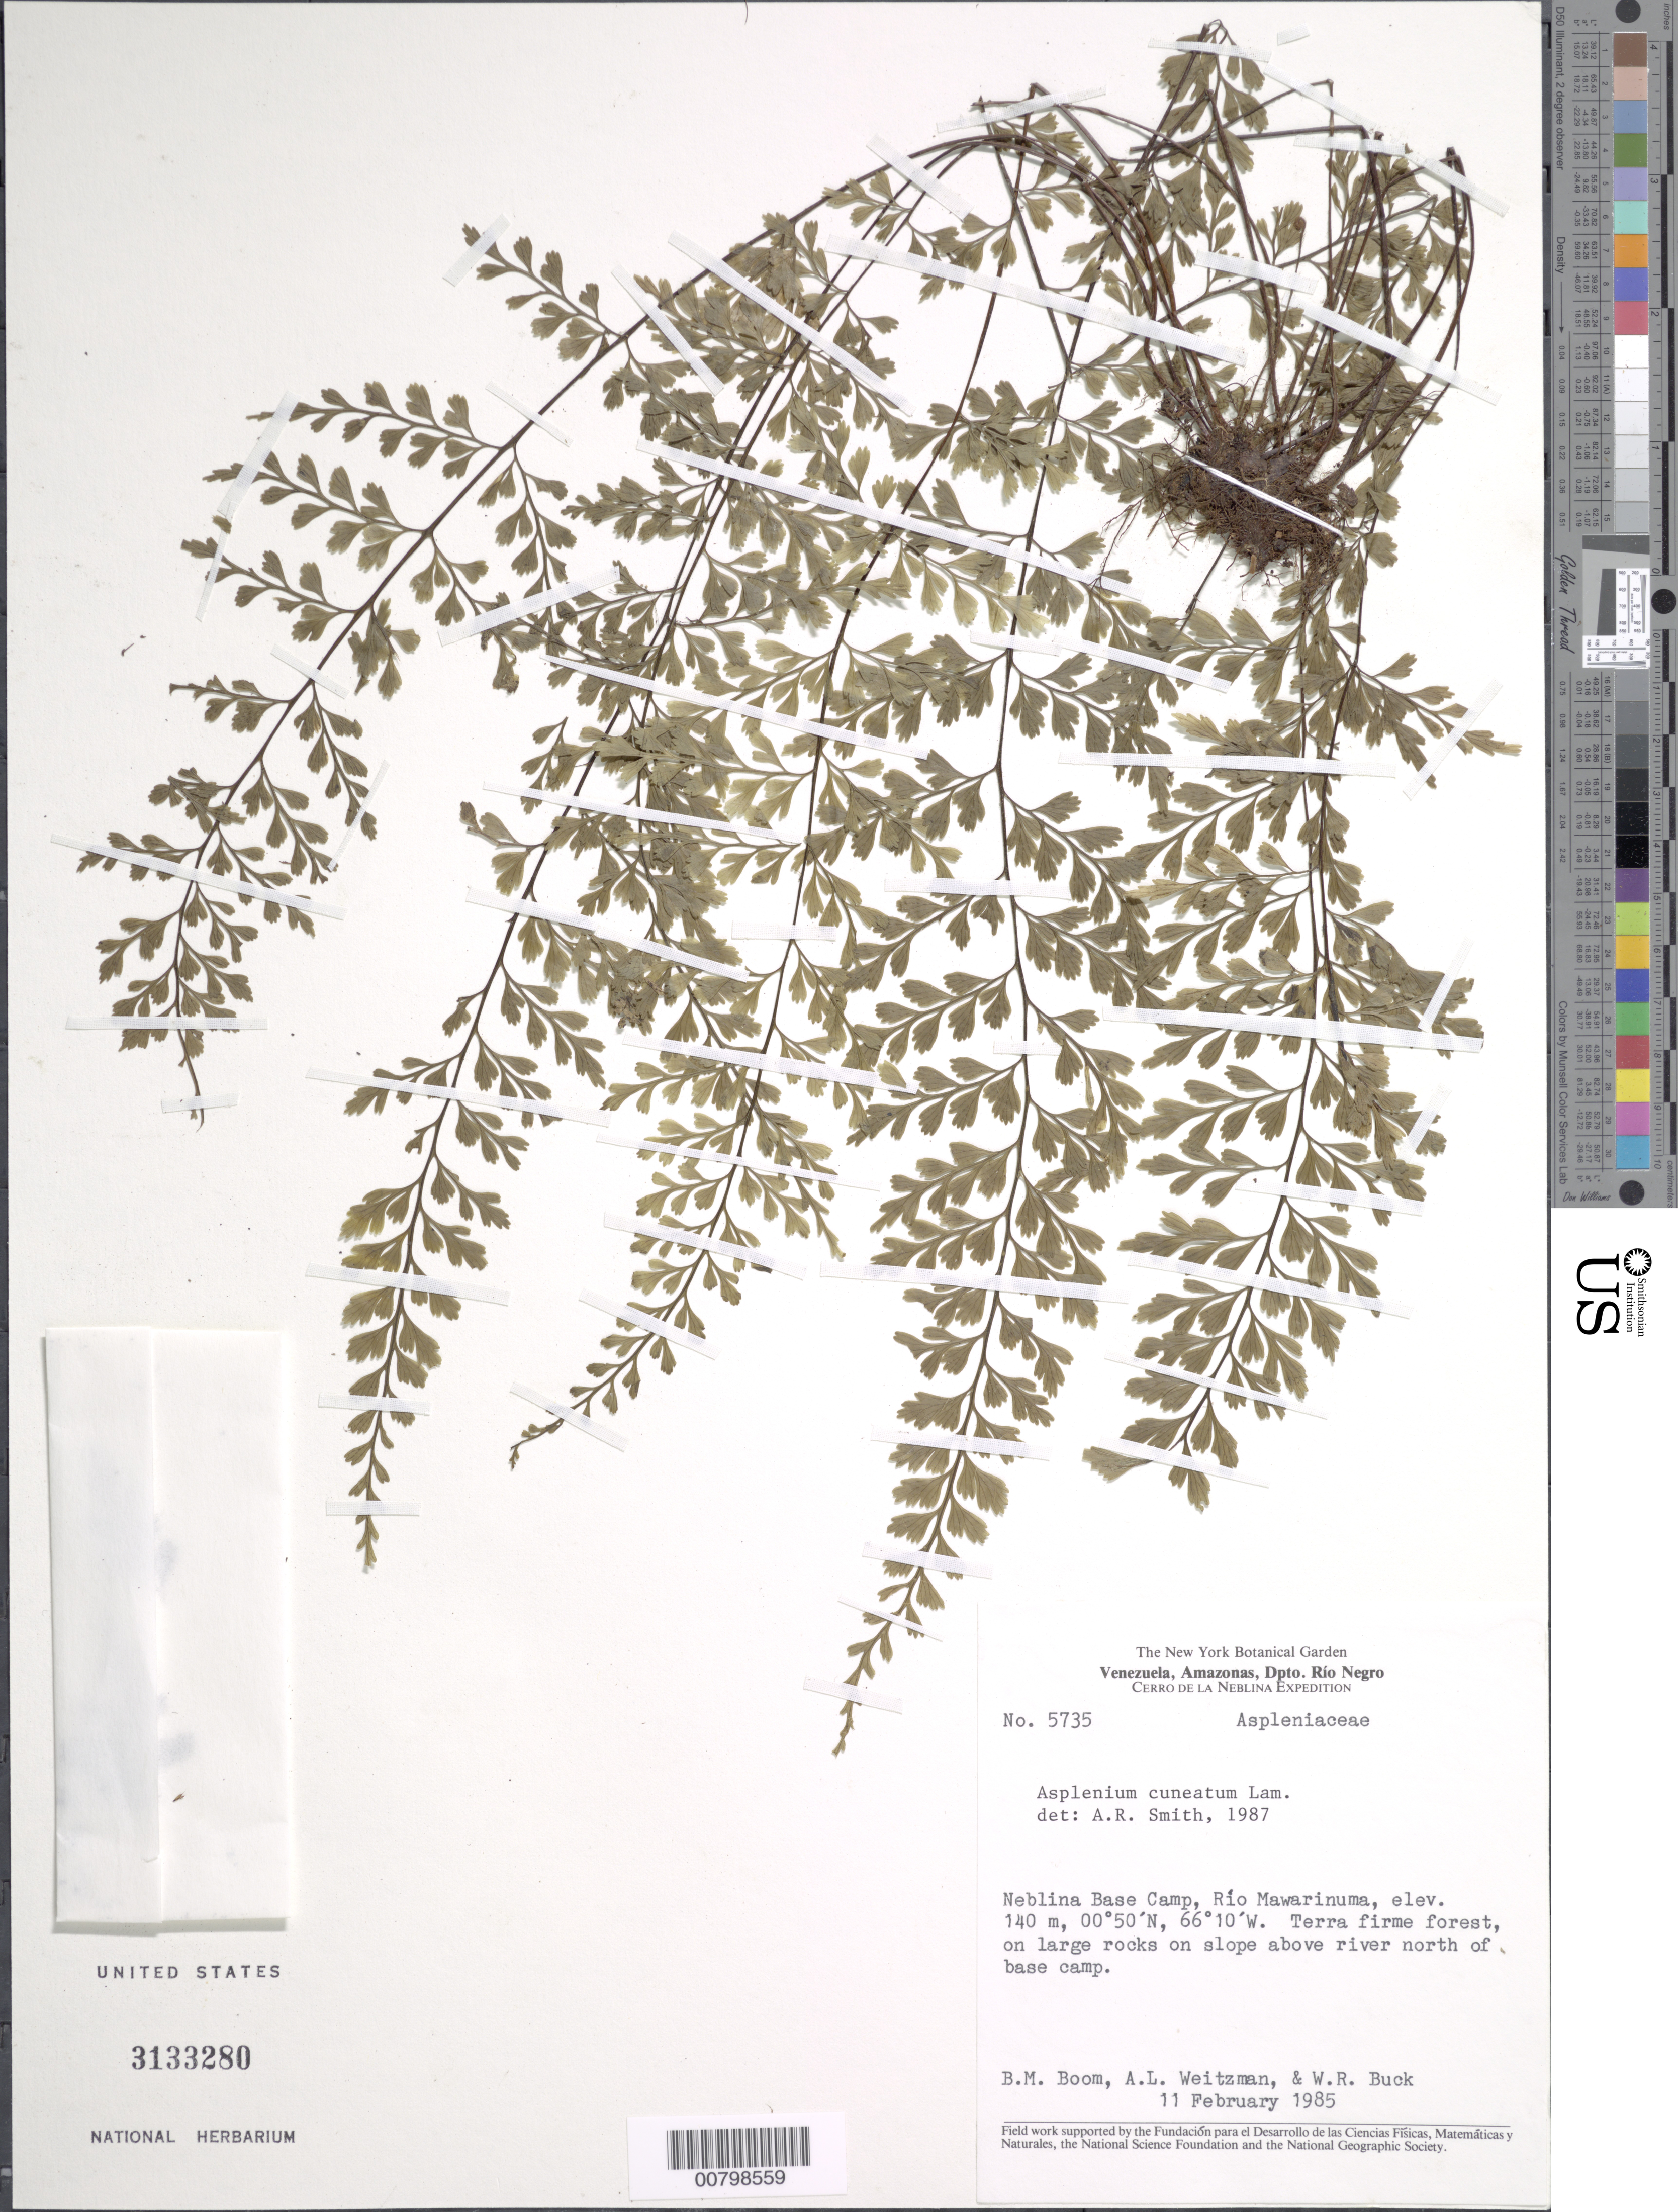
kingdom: Plantae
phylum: Tracheophyta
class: Polypodiopsida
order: Polypodiales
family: Aspleniaceae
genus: Asplenium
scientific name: Asplenium cuneatum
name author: Lam.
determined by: Smith, Alan R., (UC)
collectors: B. M. Boom, A. L. Weitzman & W. R. Buck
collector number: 5735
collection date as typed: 11-Feb-85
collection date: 1985-02-11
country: Venezuela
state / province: Amazonas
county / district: Río Negro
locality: Cerro de la Neblina Base Camp, Río Mawarinuma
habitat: Terra firme forest, on large rocks on slope above river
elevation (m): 140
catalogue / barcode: US 3133280